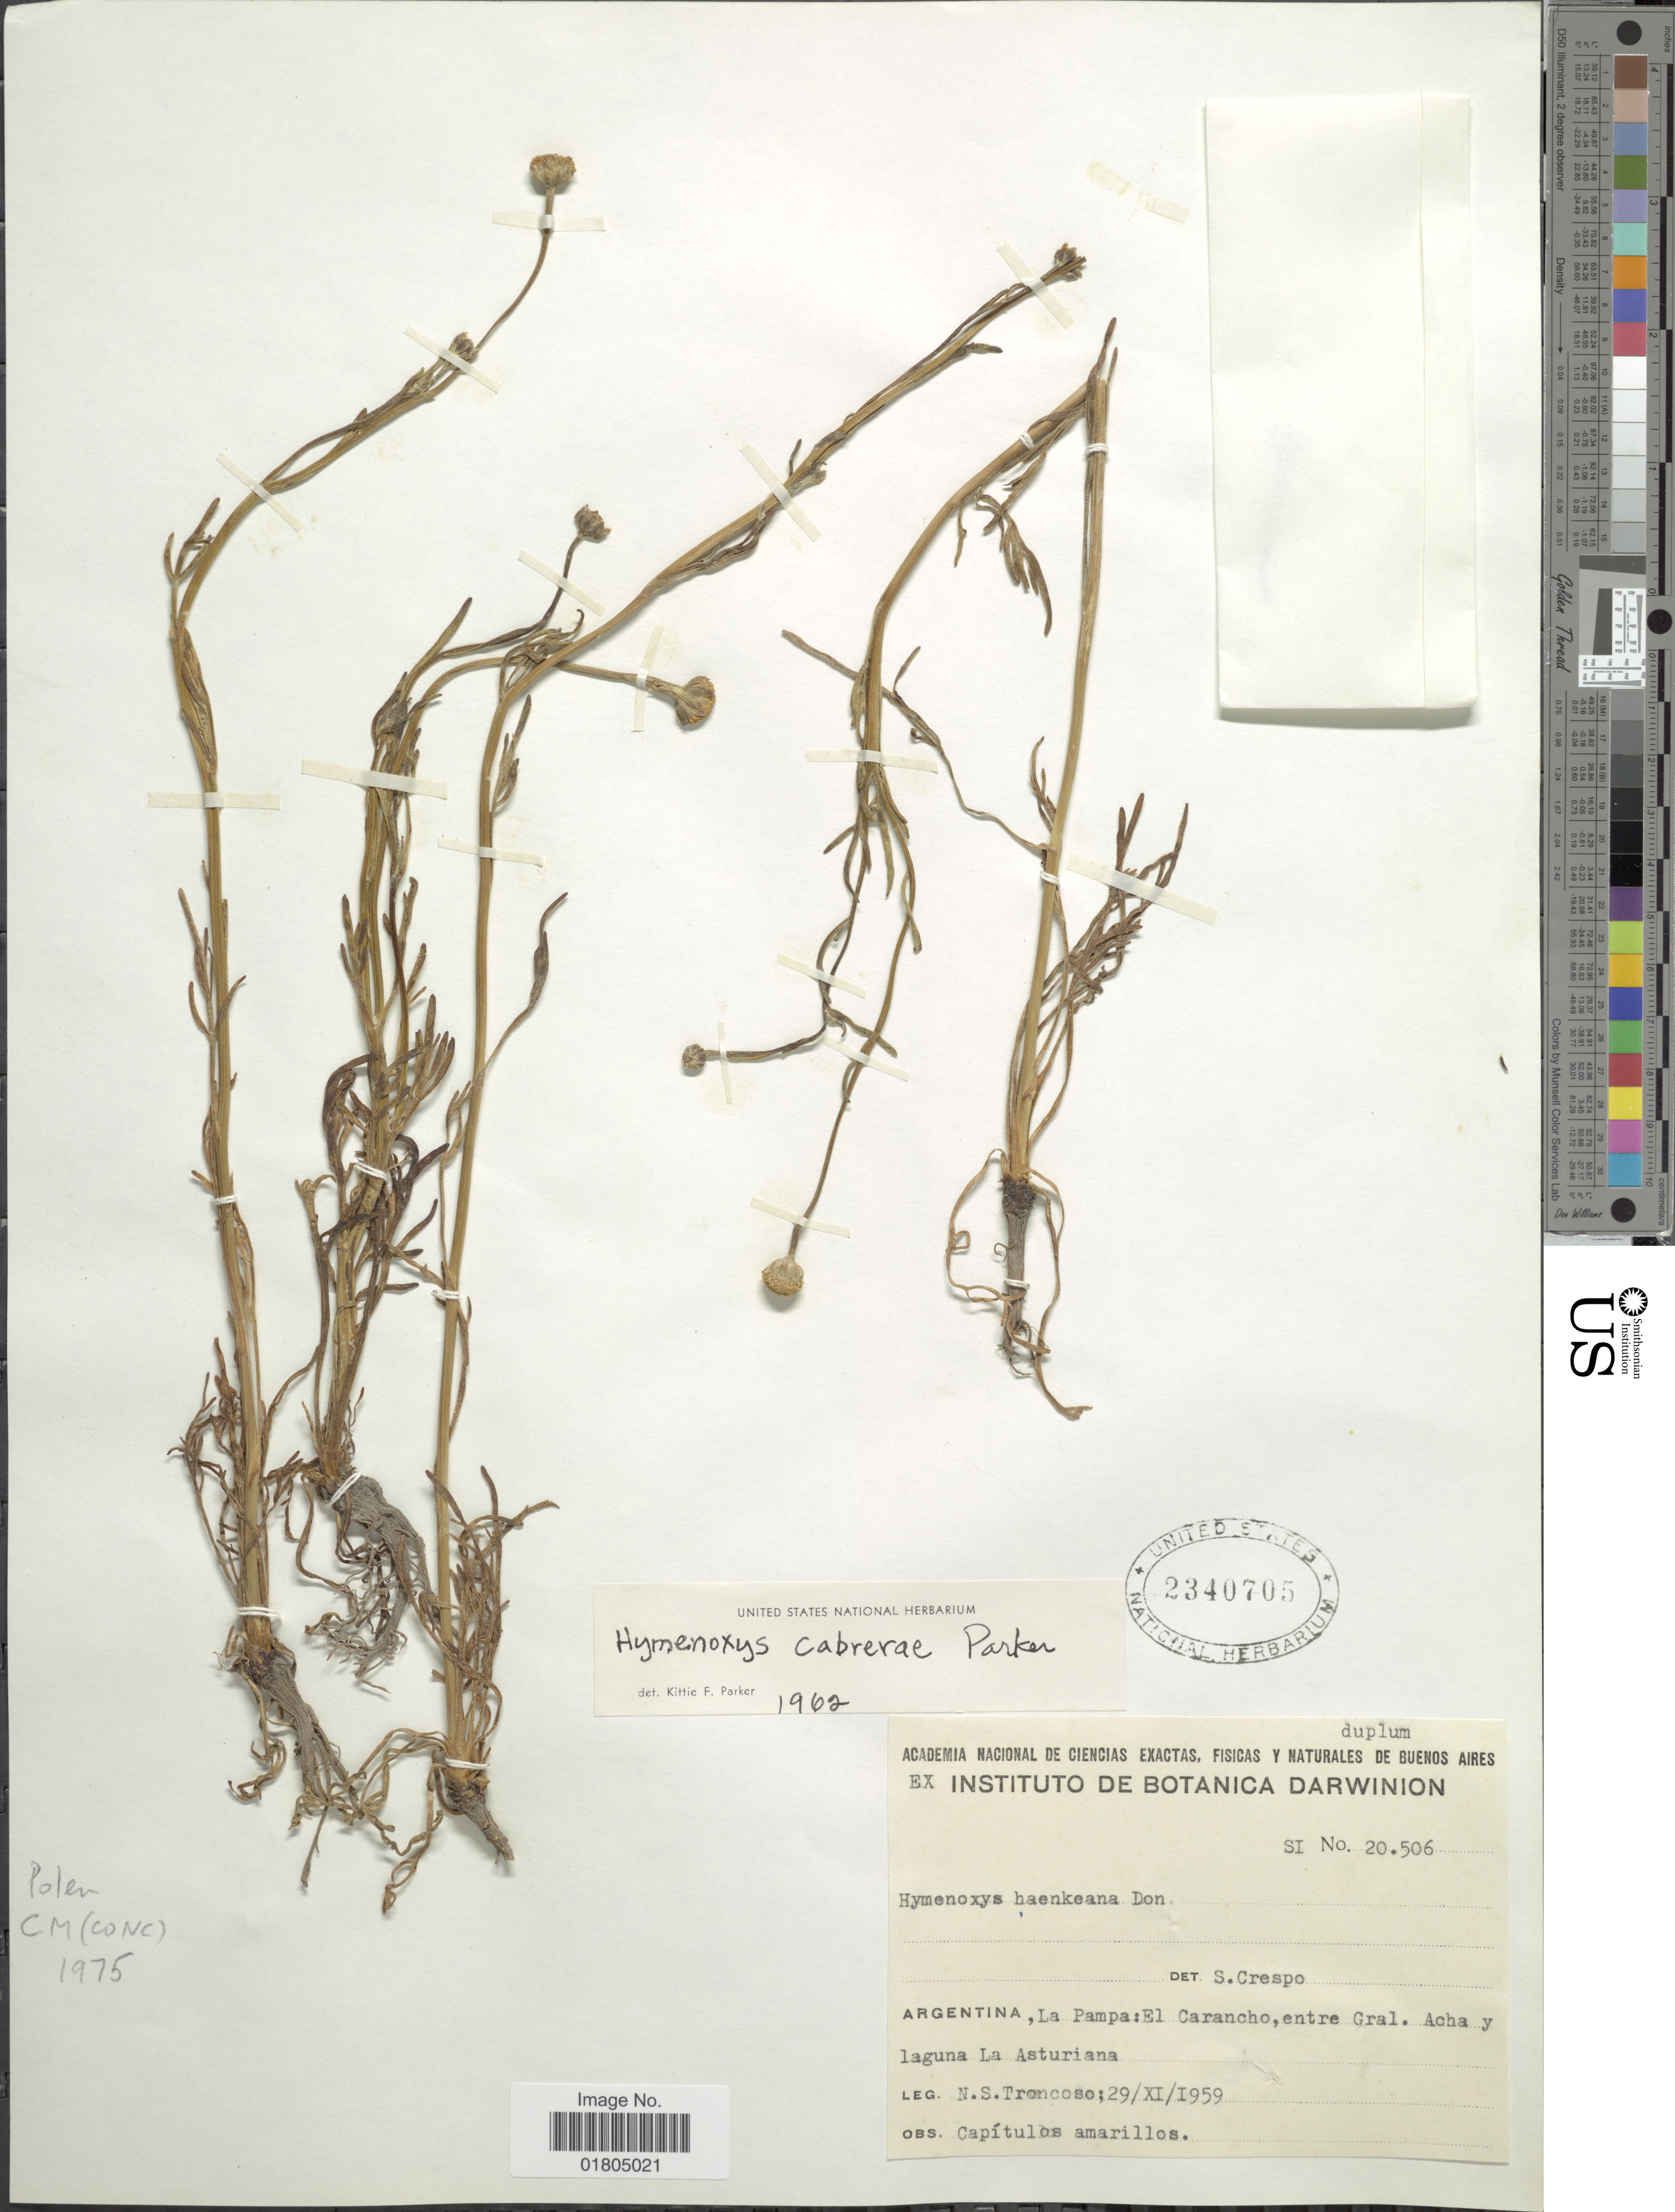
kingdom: Plantae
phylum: Tracheophyta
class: Magnoliopsida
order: Asterales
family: Asteraceae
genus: Hymenoxys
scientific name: Hymenoxys cabrerae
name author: K.F. Parker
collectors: N. Troncoso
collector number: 20506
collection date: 1959-11-29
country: Argentina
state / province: La Pampa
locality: La Pampa: El Carancho, entre Gral, Acha y laguna La Asturiana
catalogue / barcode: US 2340705